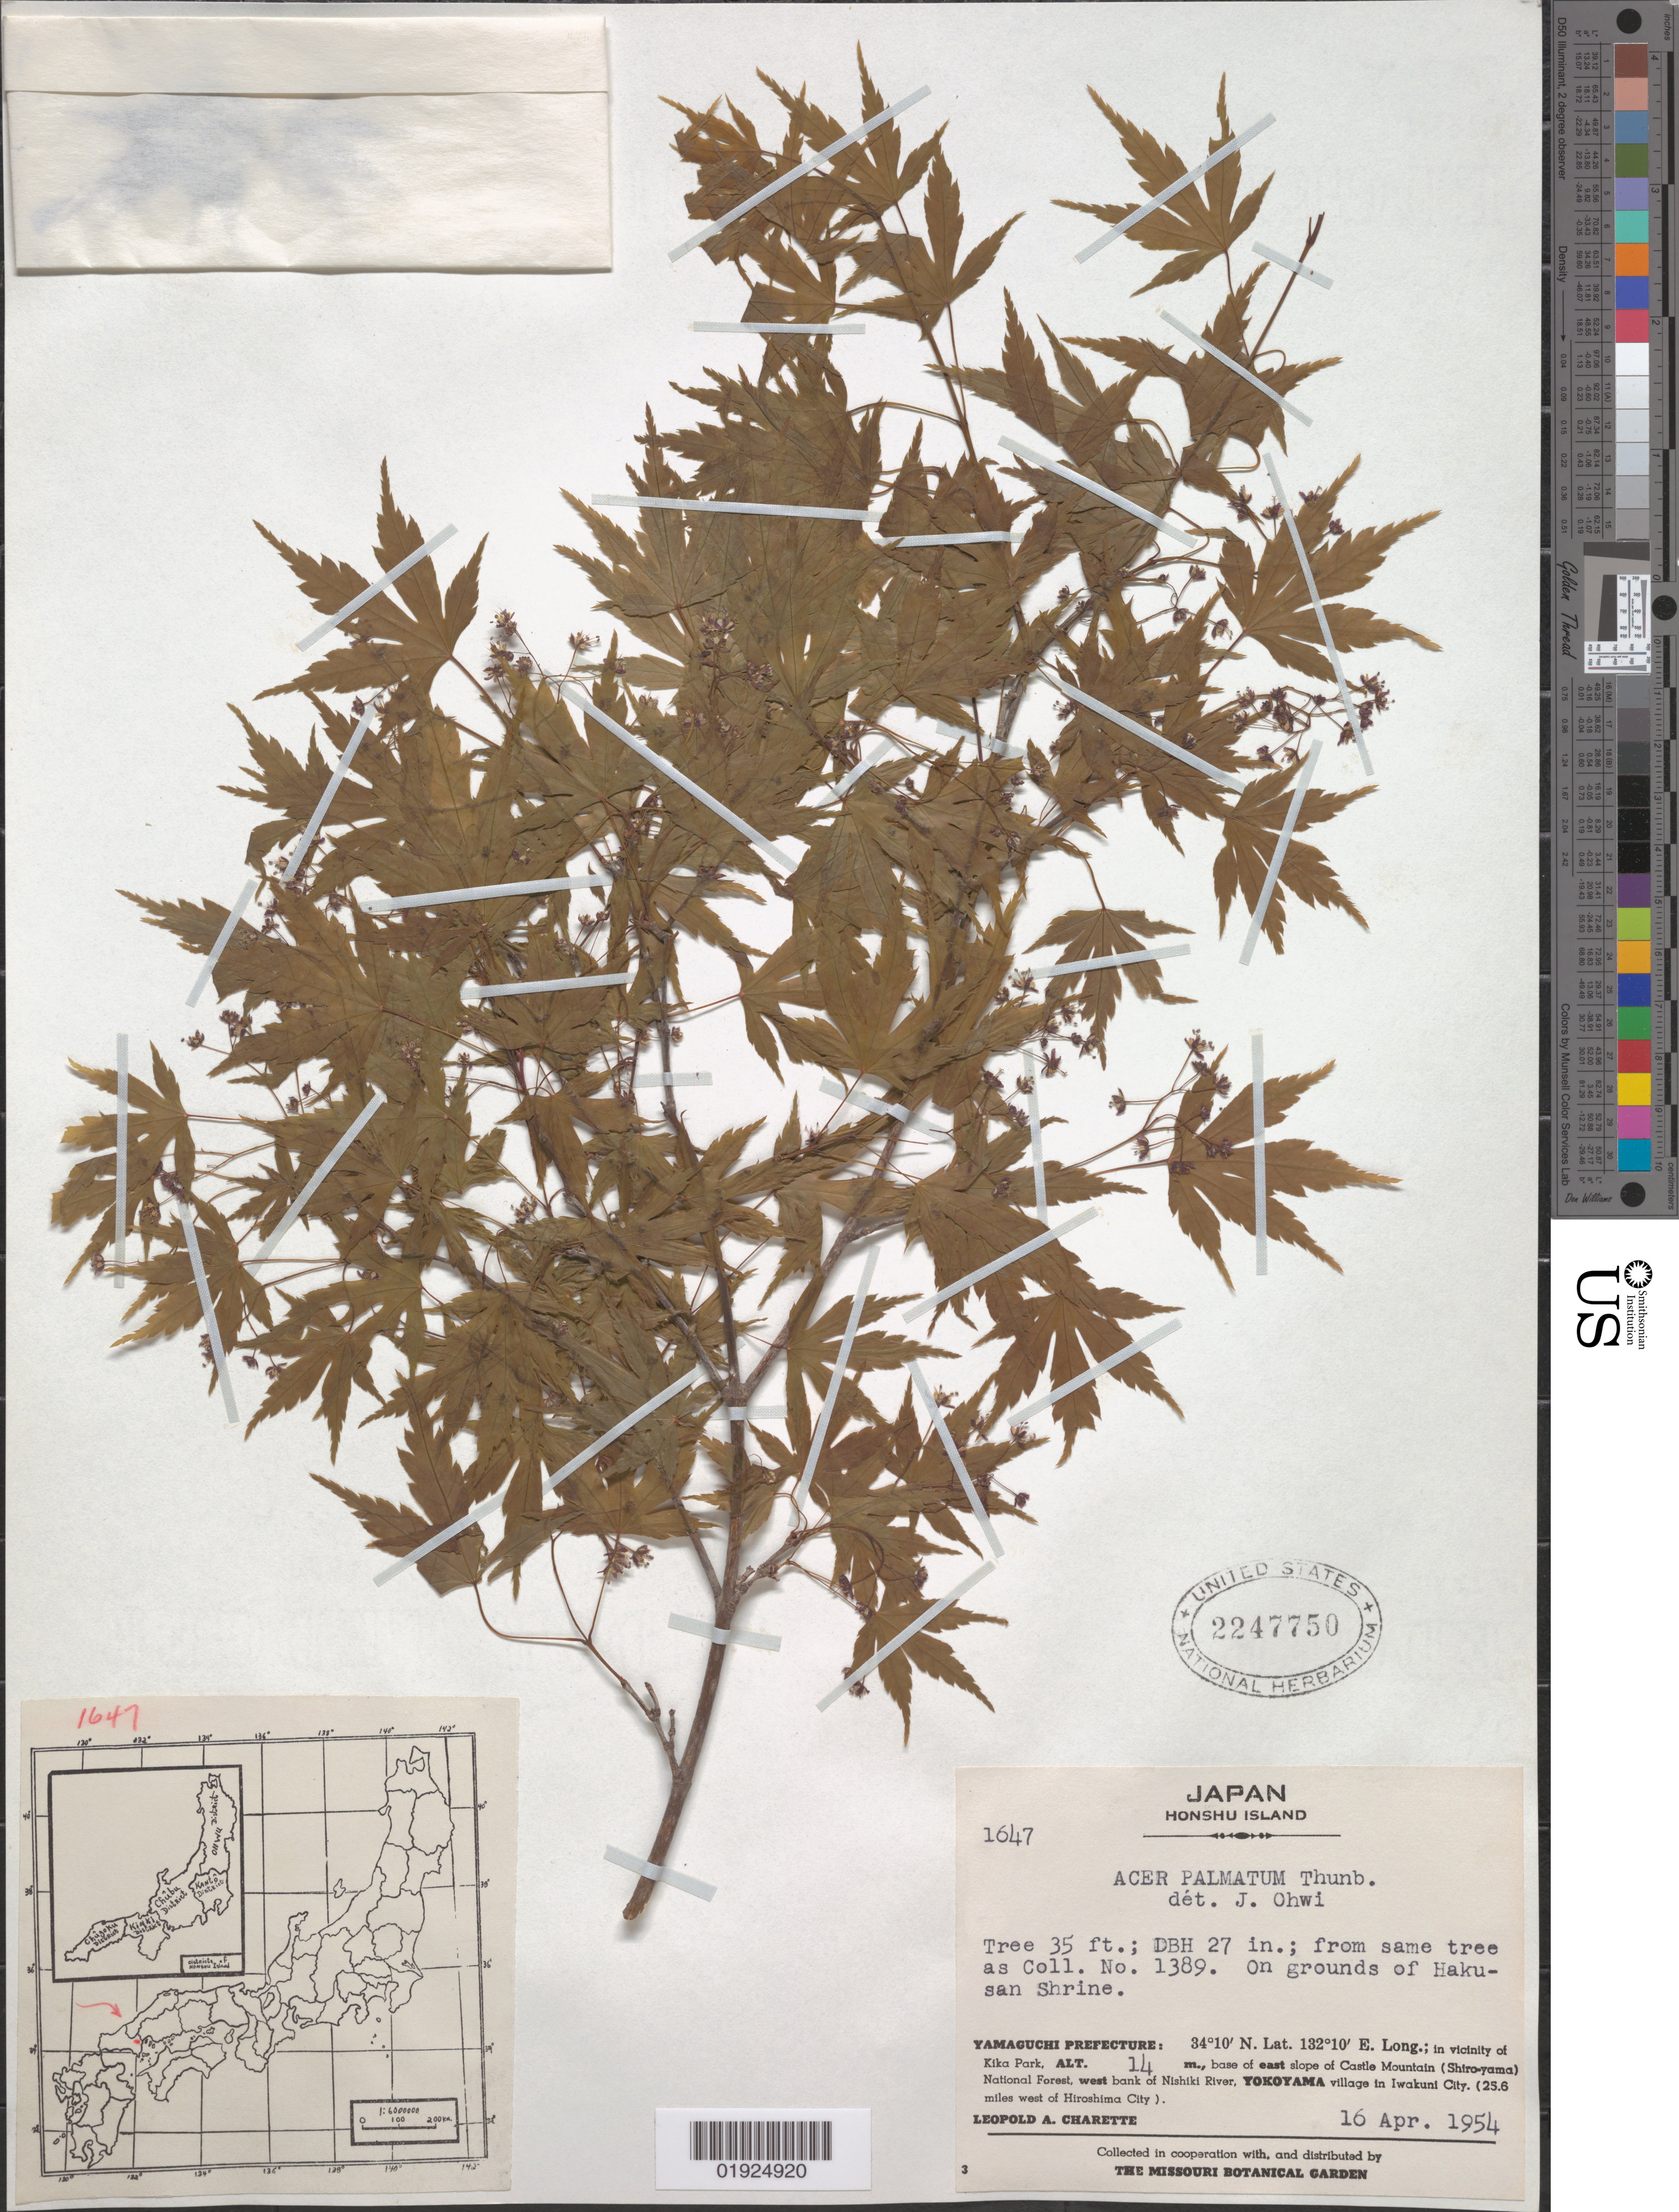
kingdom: Plantae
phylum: Tracheophyta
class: Magnoliopsida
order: Sapindales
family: Sapindaceae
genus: Acer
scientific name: Acer palmatum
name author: Thunb.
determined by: Ohwi, J.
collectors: L. A. Charette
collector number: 1647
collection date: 1954-04-16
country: Japan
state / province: Yamaguti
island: Honshu I.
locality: Kika Park vicinity, base of east slope of Castle Mountain (Shiro-yama) National Forest, west bank of Nishiki River, Tokoyama village in Iwakuni city (25.6 miles west of Hiroshima City). Grounds of Hakusan Shrine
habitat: Grounds of shrine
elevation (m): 14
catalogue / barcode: US 2247750